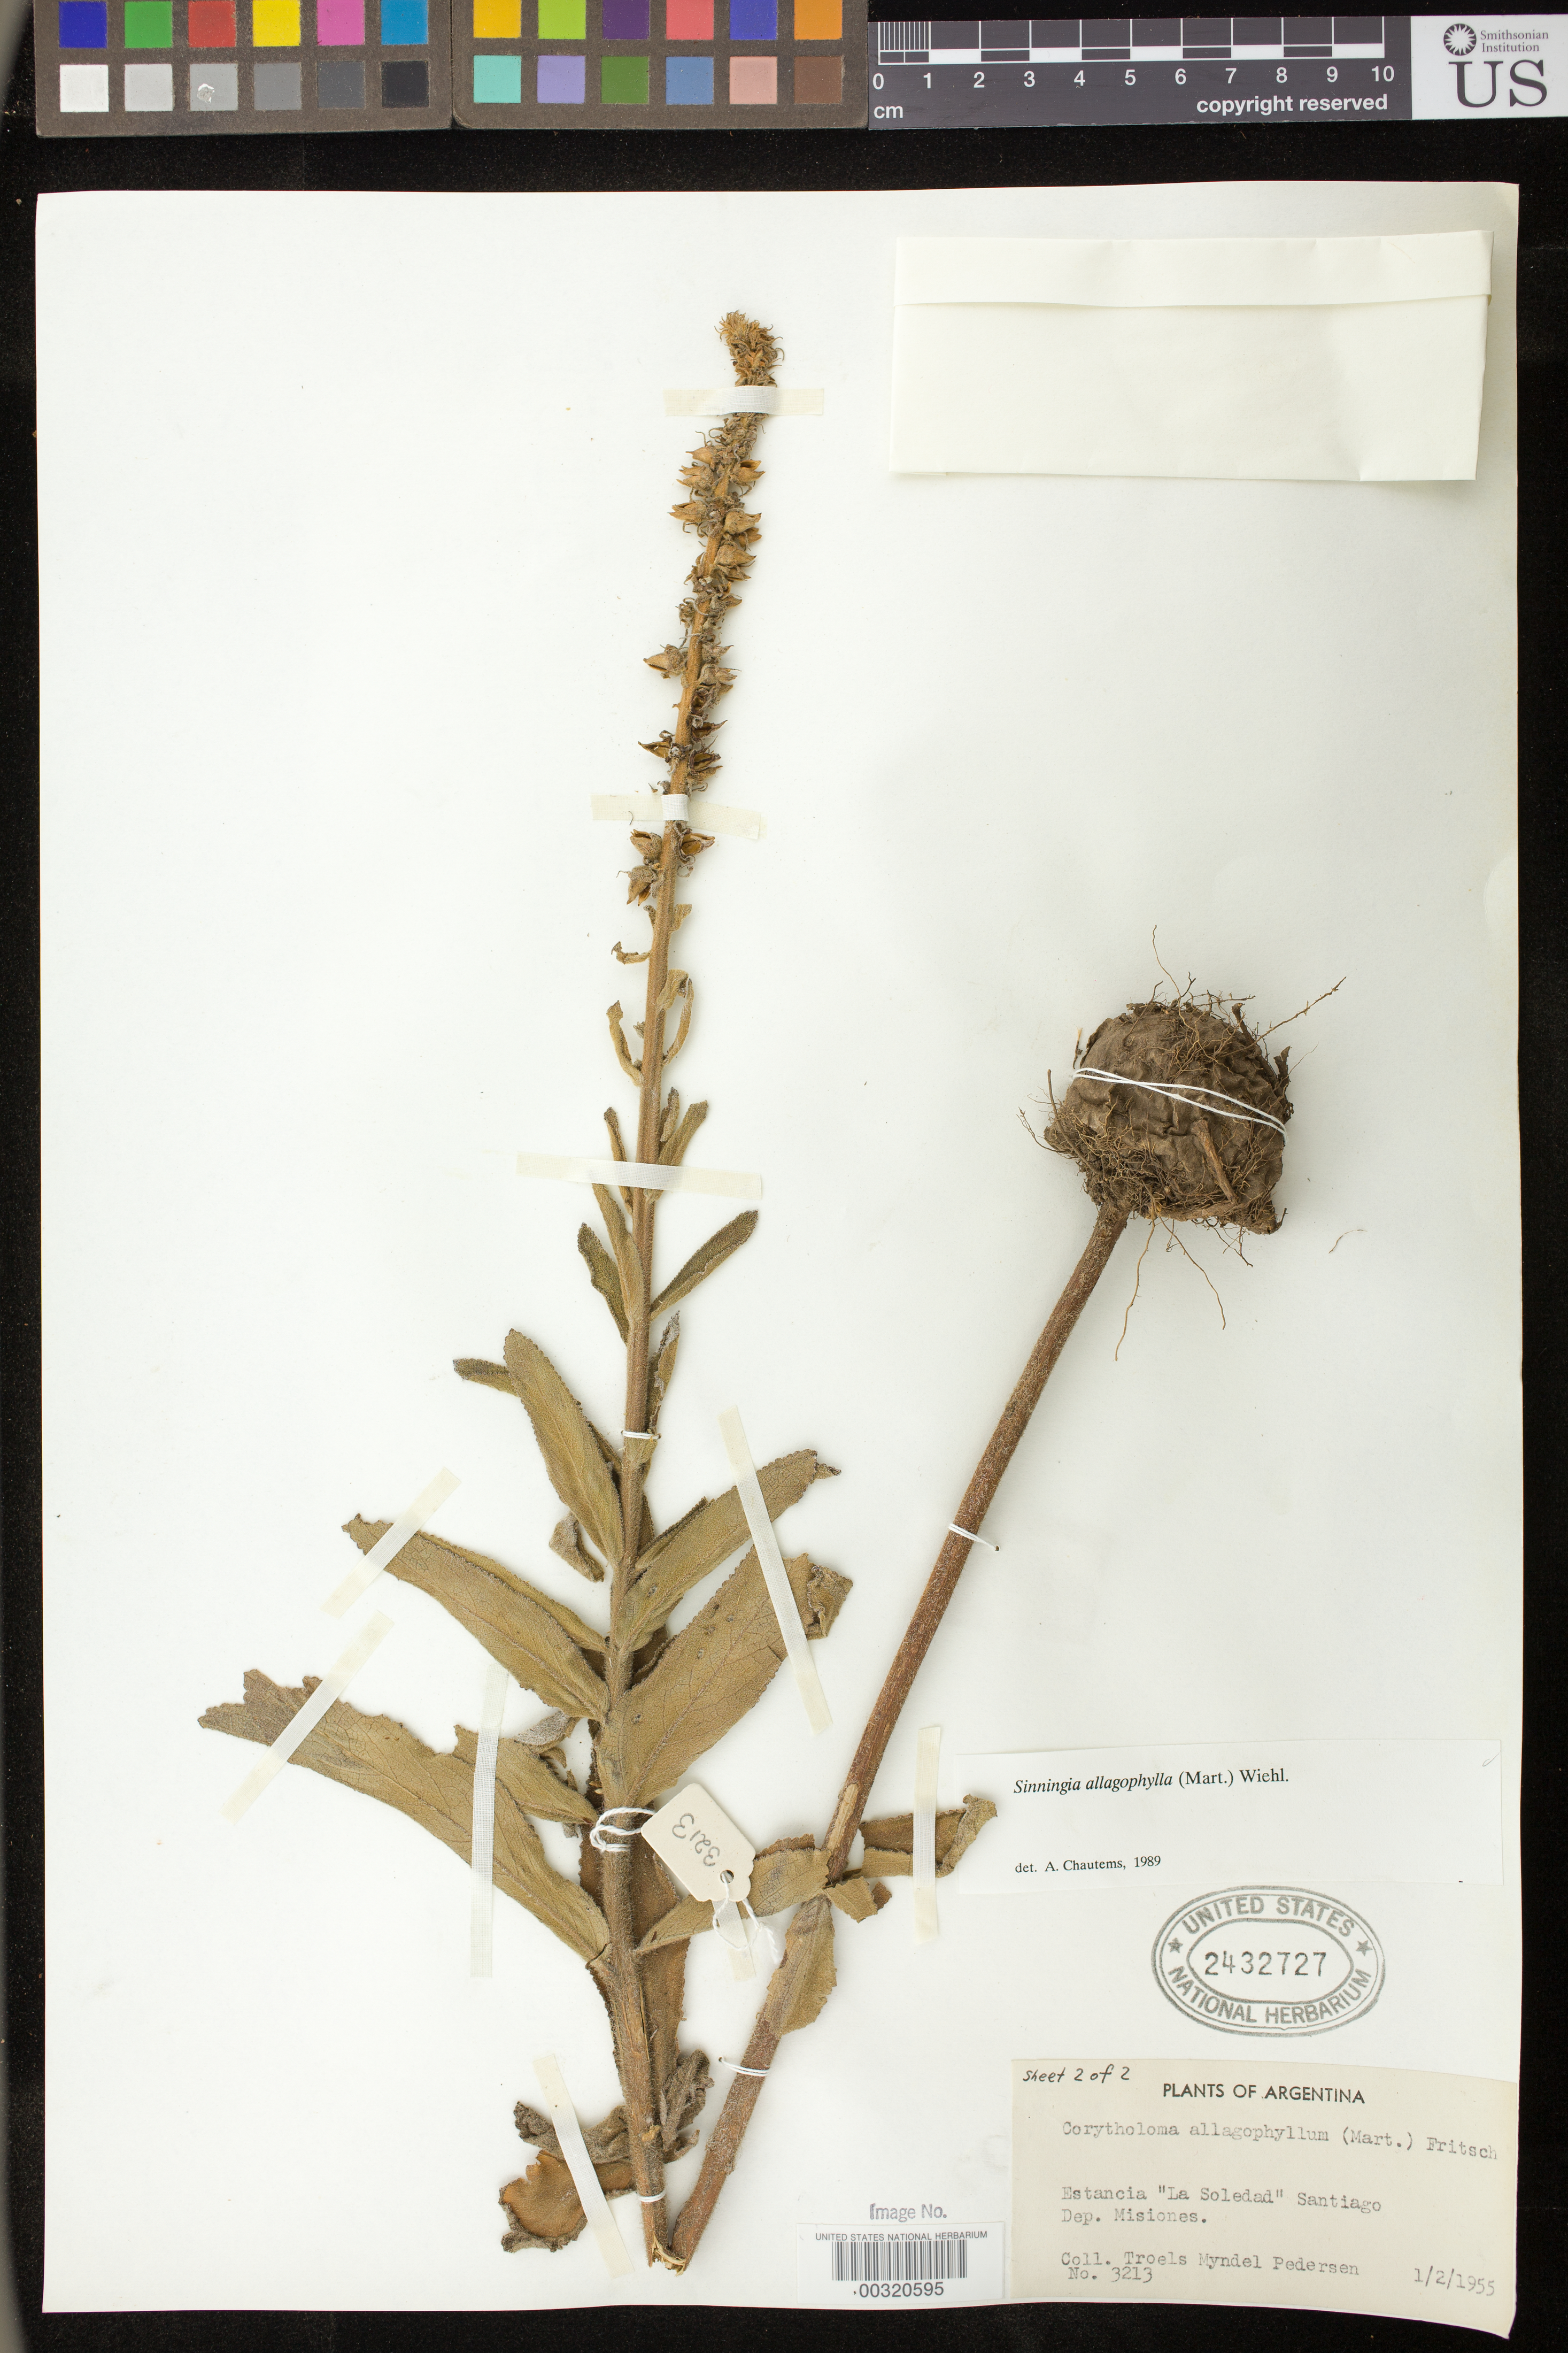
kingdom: Plantae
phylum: Tracheophyta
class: Magnoliopsida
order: Lamiales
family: Gesneriaceae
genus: Sinningia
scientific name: Sinningia allagophylla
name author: (Mart.) Wiehler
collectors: T. M. Pedersen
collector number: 3213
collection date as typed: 01 Feb 1955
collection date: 1955-02-01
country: Paraguay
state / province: Misiones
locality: Estancia "La Soledad", Santiago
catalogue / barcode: US 2432727